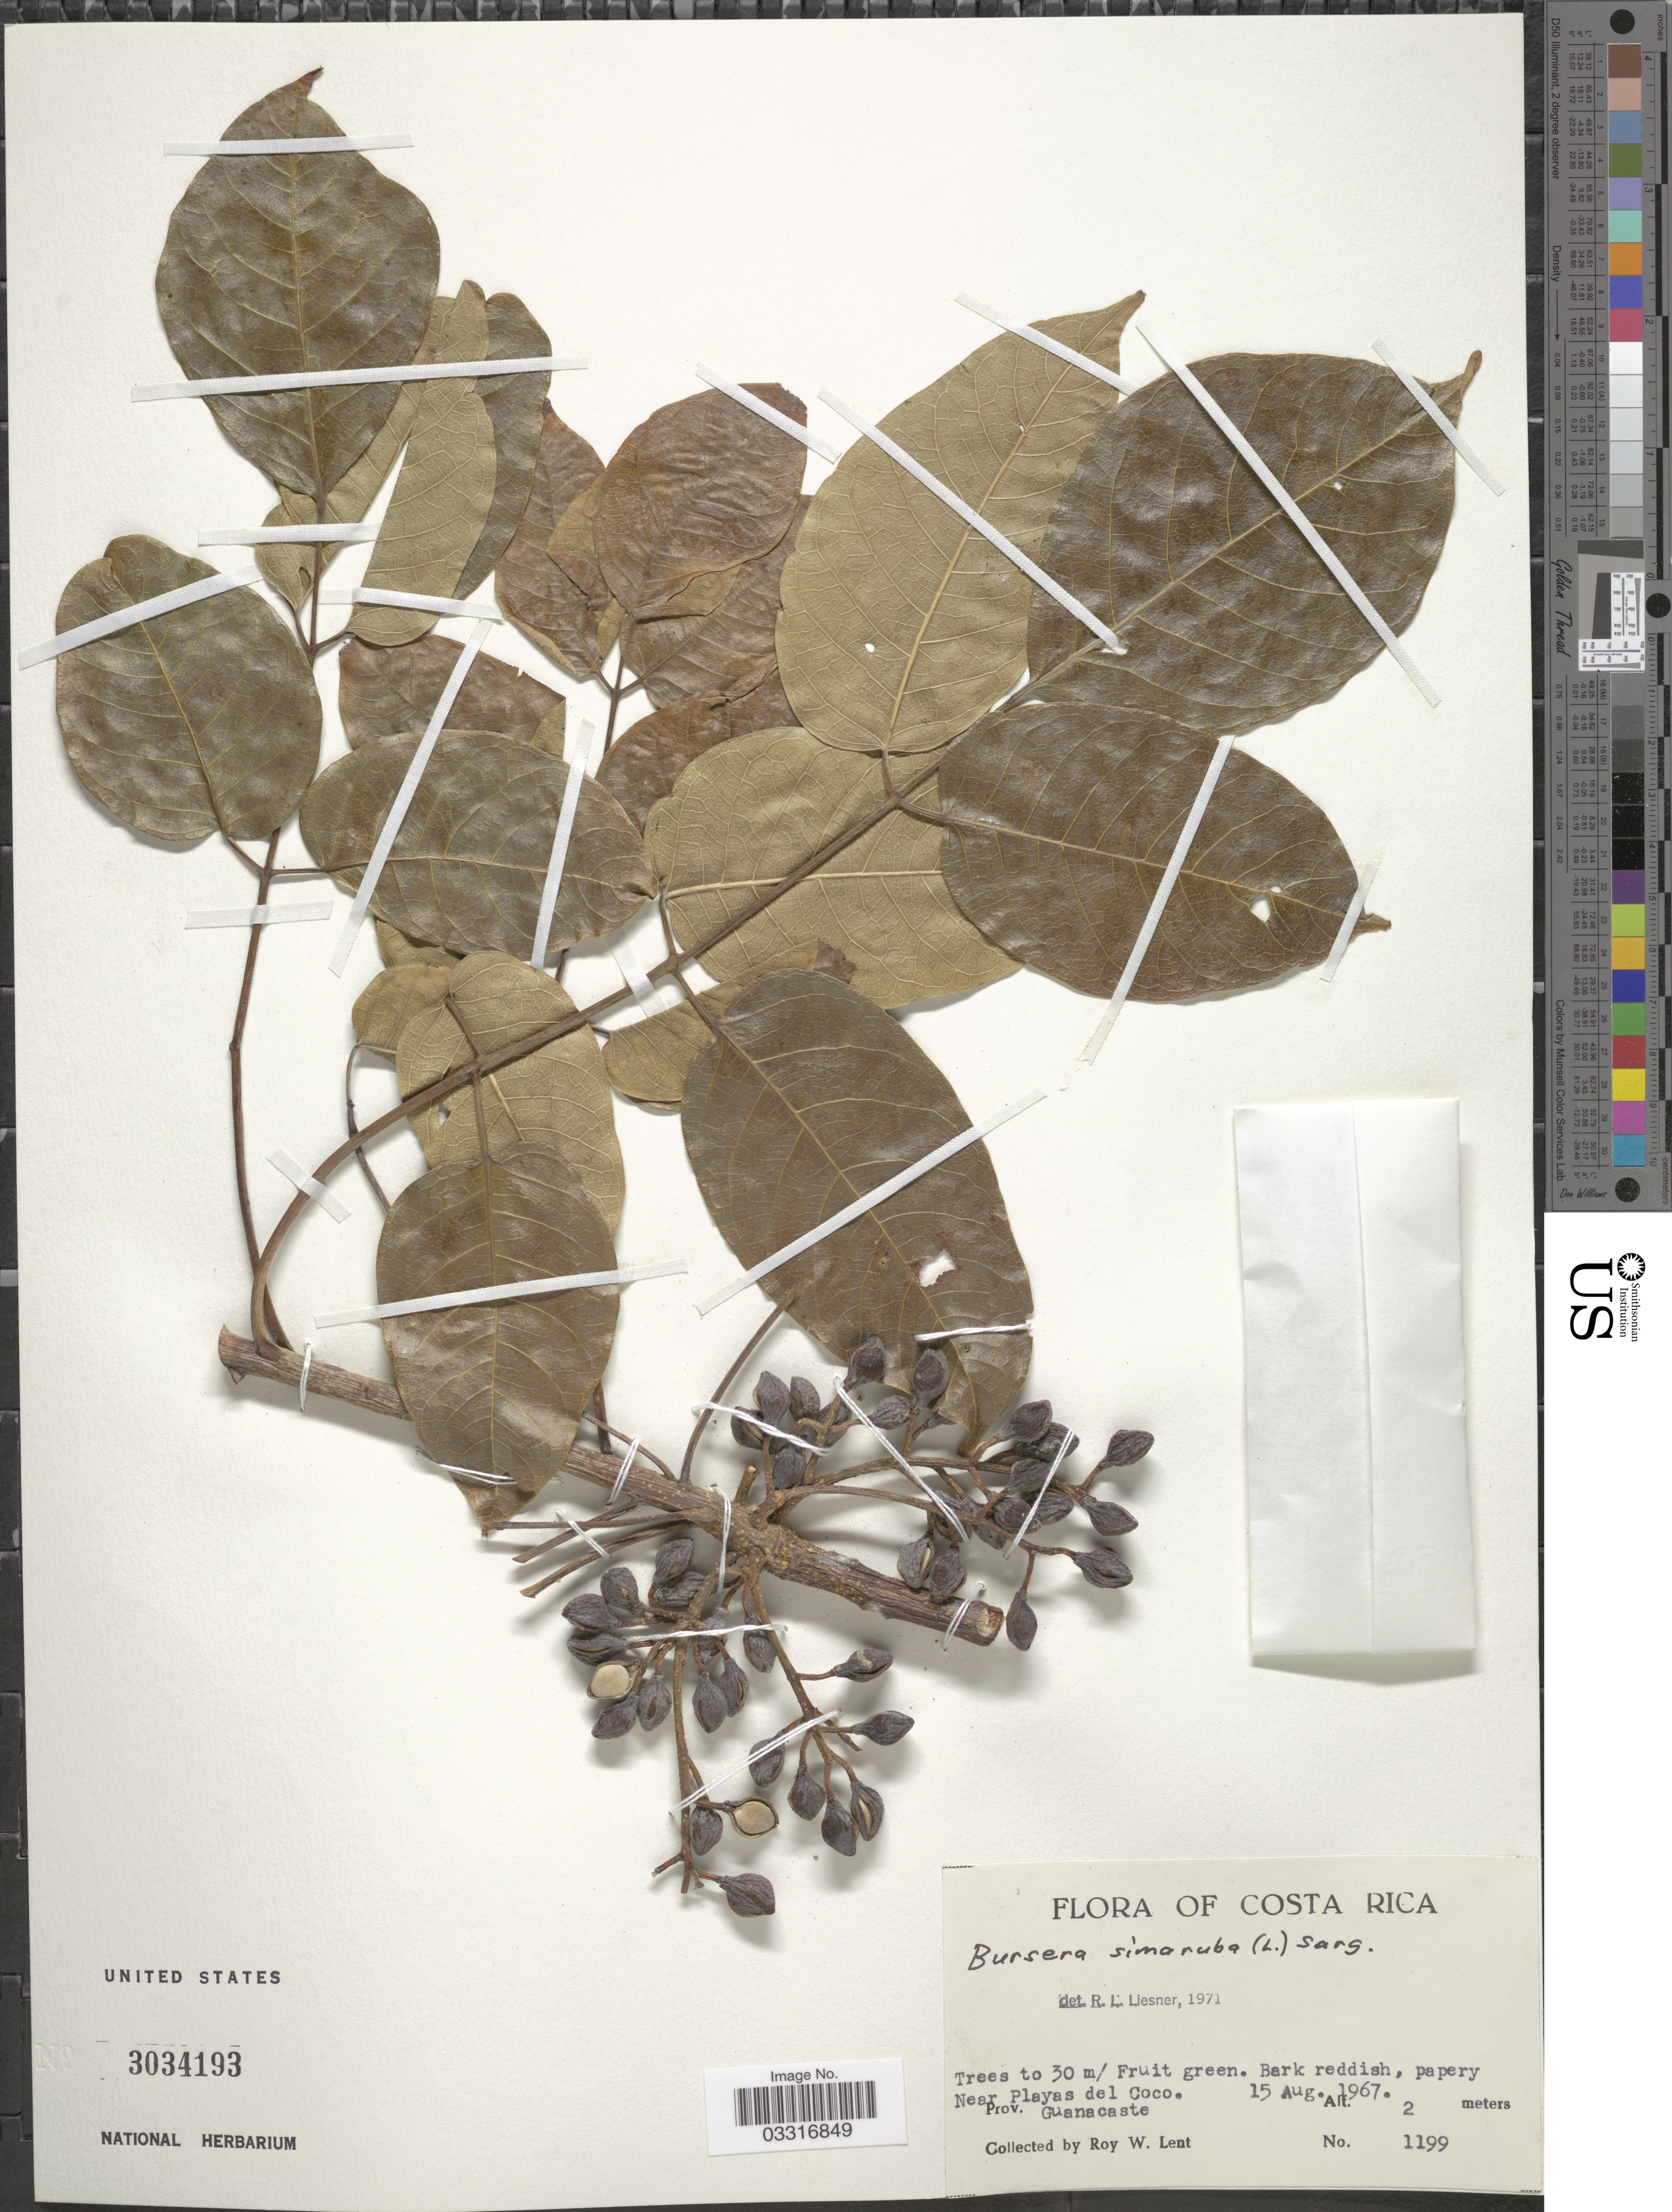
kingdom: Plantae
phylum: Tracheophyta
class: Magnoliopsida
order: Sapindales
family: Burseraceae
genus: Bursera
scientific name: Bursera simaruba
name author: (L.) Sarg.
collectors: R. W. Lent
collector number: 1199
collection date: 1967-08-15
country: Costa Rica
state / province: Guanacaste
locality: Near Playas del Coco.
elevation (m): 2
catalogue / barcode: US 3034193